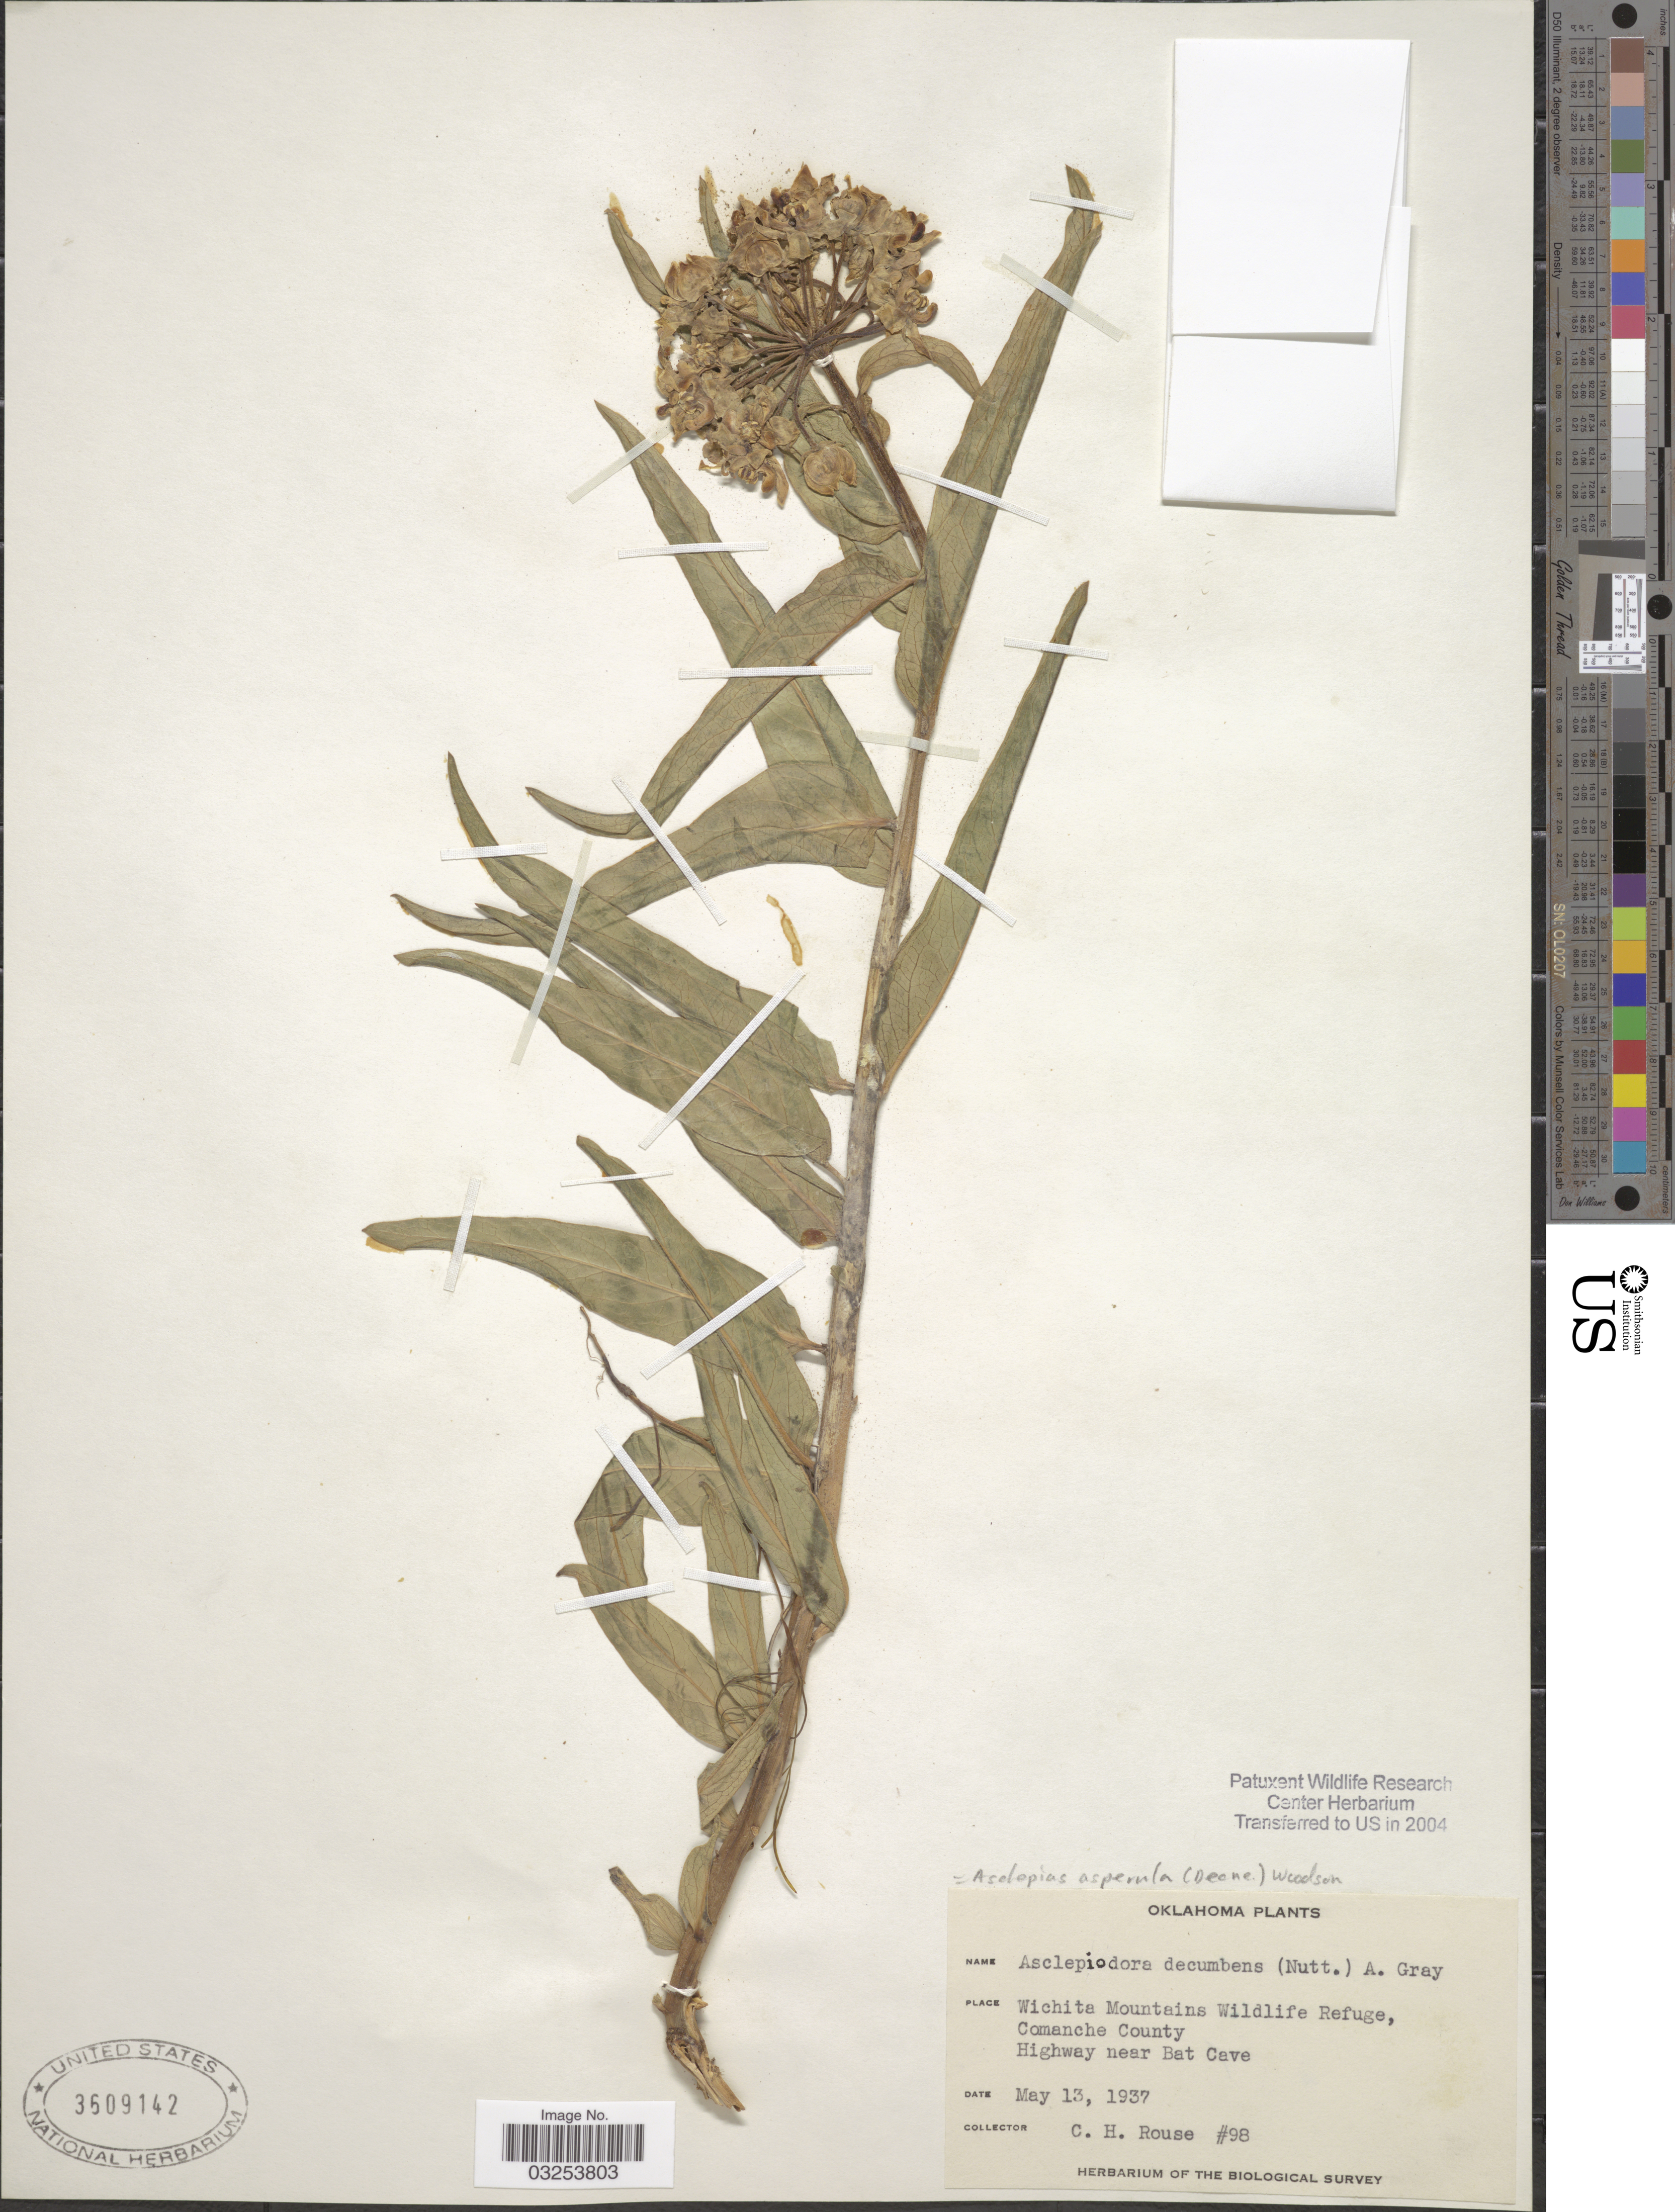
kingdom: Plantae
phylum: Tracheophyta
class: Magnoliopsida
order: Gentianales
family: Apocynaceae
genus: Asclepias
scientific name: Asclepias asperula subsp. capricornus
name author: Woodson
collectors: C. Rouse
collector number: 98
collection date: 1937-05-13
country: United States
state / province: Oklahoma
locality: Wichita Mountains Wildlife Refuge, Comanche County. Highway near Bat Cave.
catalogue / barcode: US 3609142